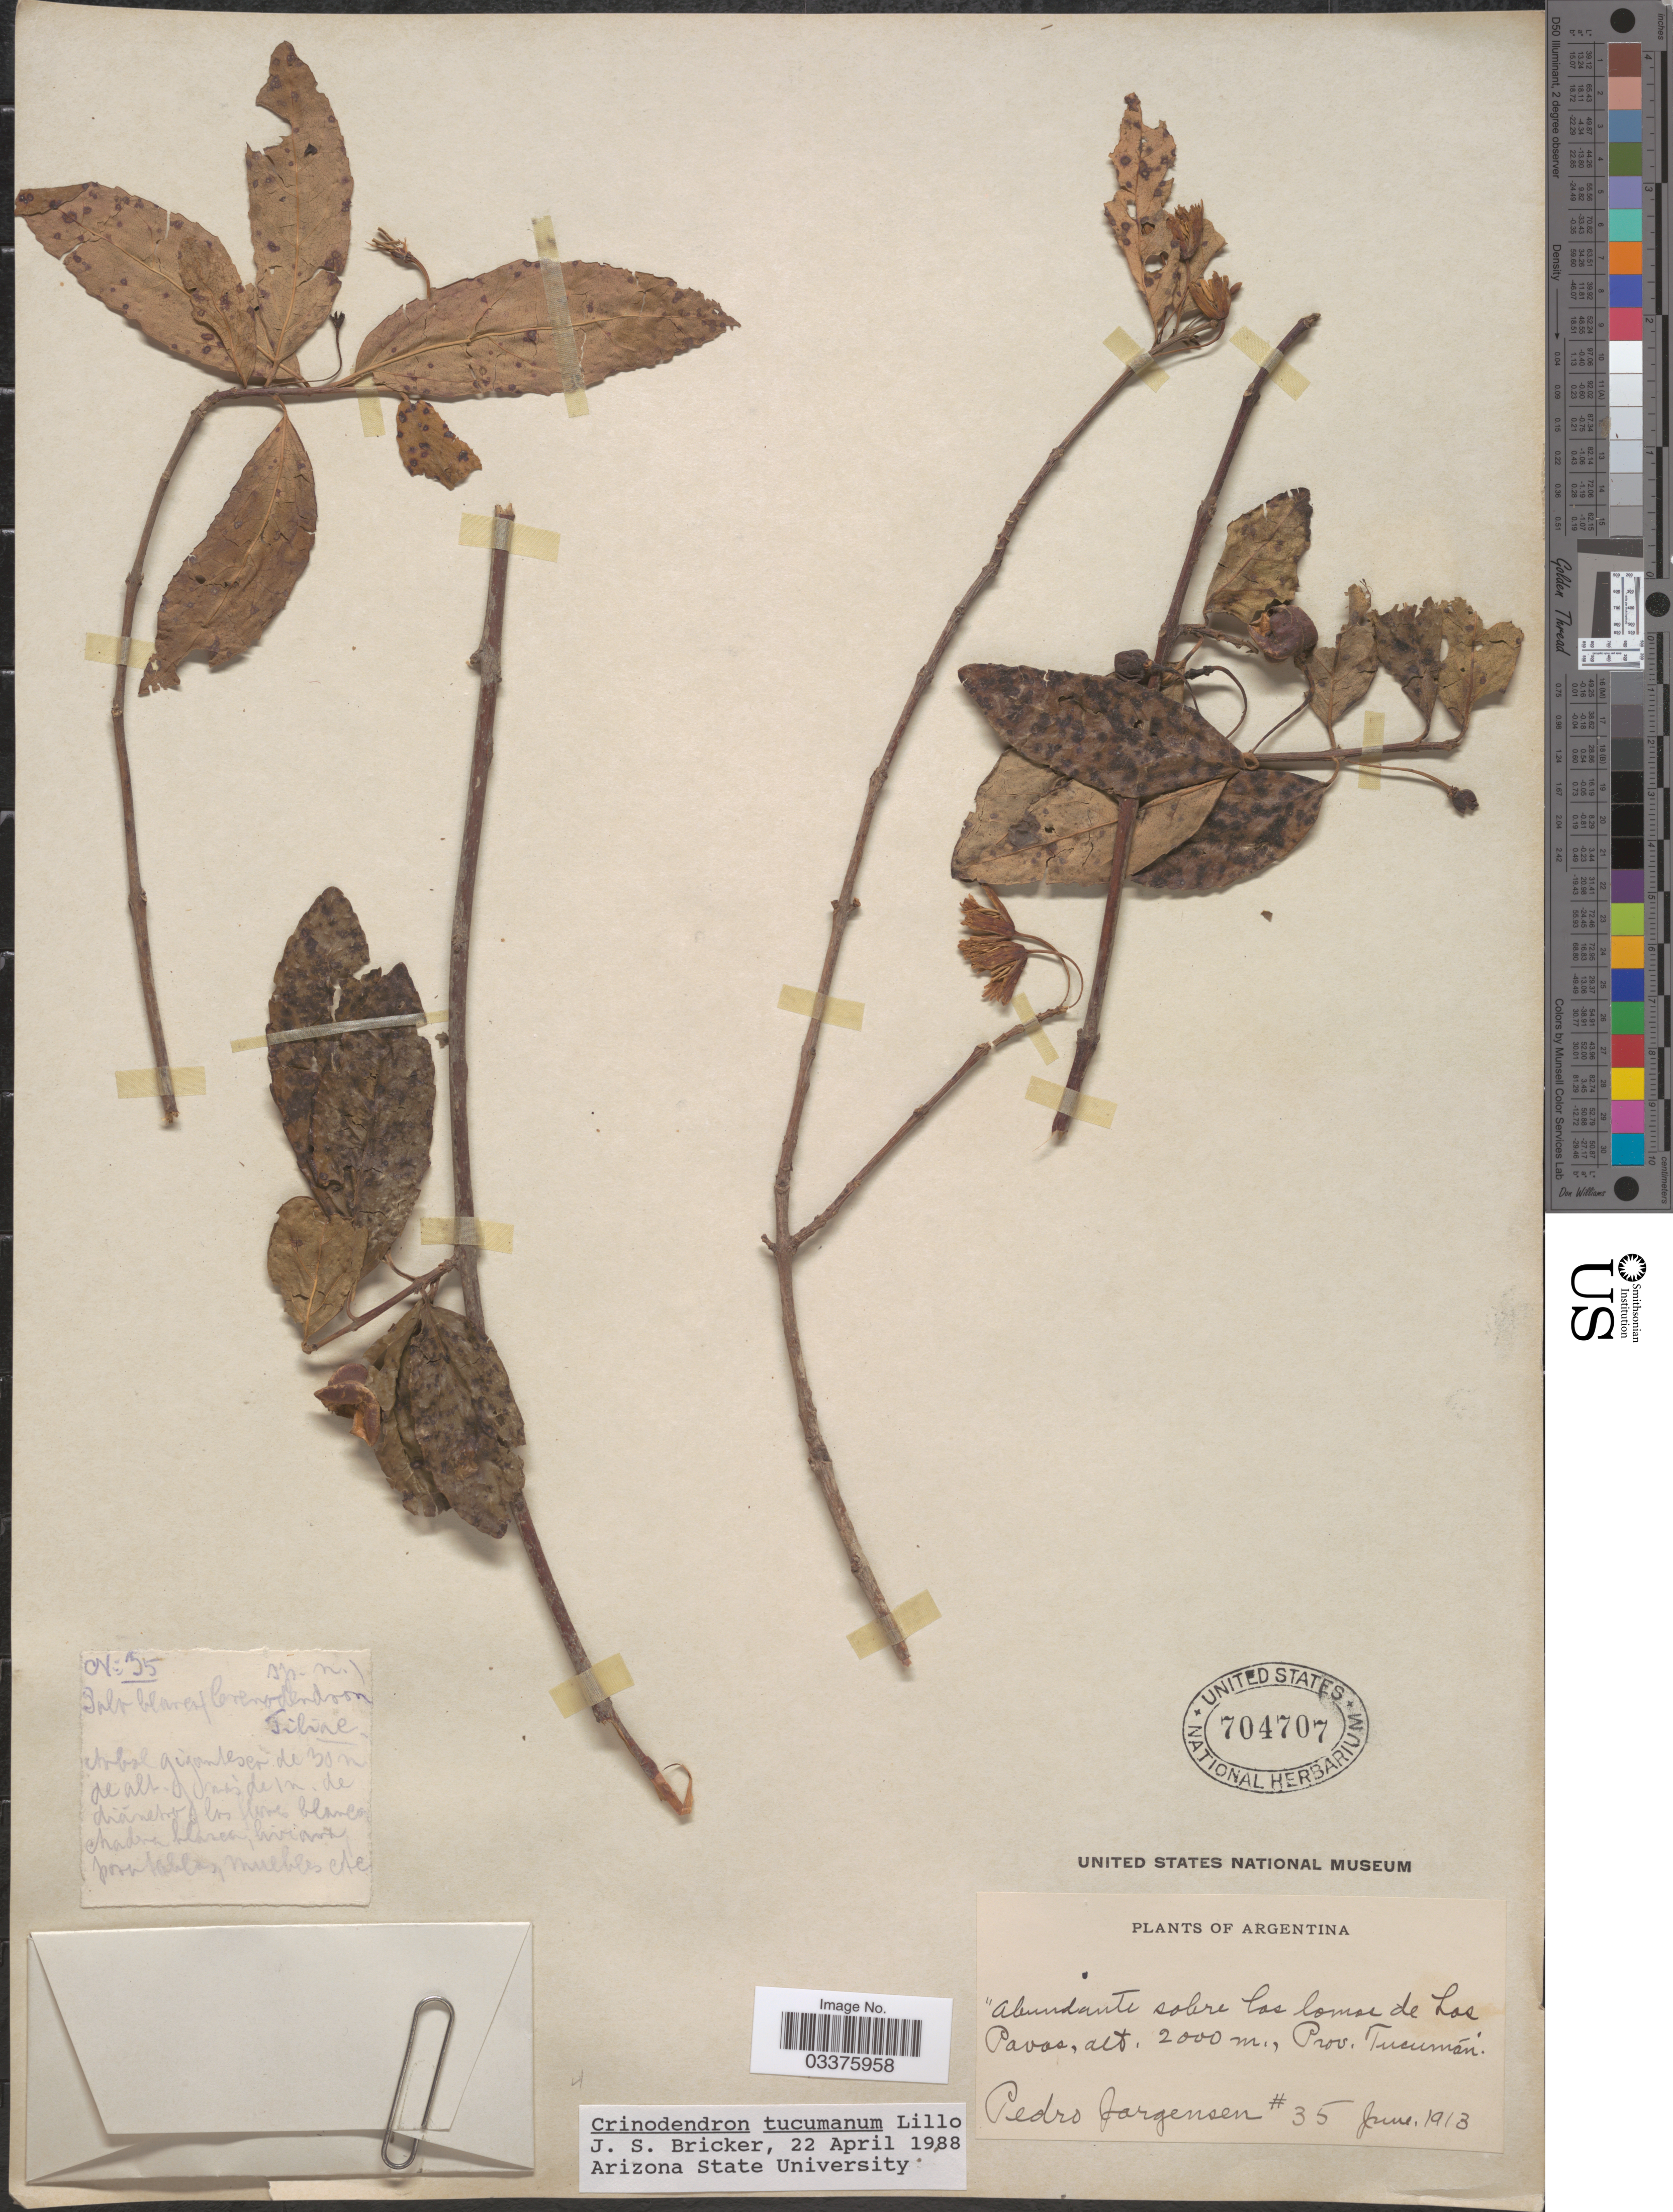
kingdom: Plantae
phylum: Tracheophyta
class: Magnoliopsida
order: Oxalidales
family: Elaeocarpaceae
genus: Crinodendron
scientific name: Crinodendron tucumanum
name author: Lillo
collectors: P. Jörgensen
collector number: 35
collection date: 1913-06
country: Argentina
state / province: Tucuman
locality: Las lomas de Las Pavas.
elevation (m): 2000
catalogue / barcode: US 704707